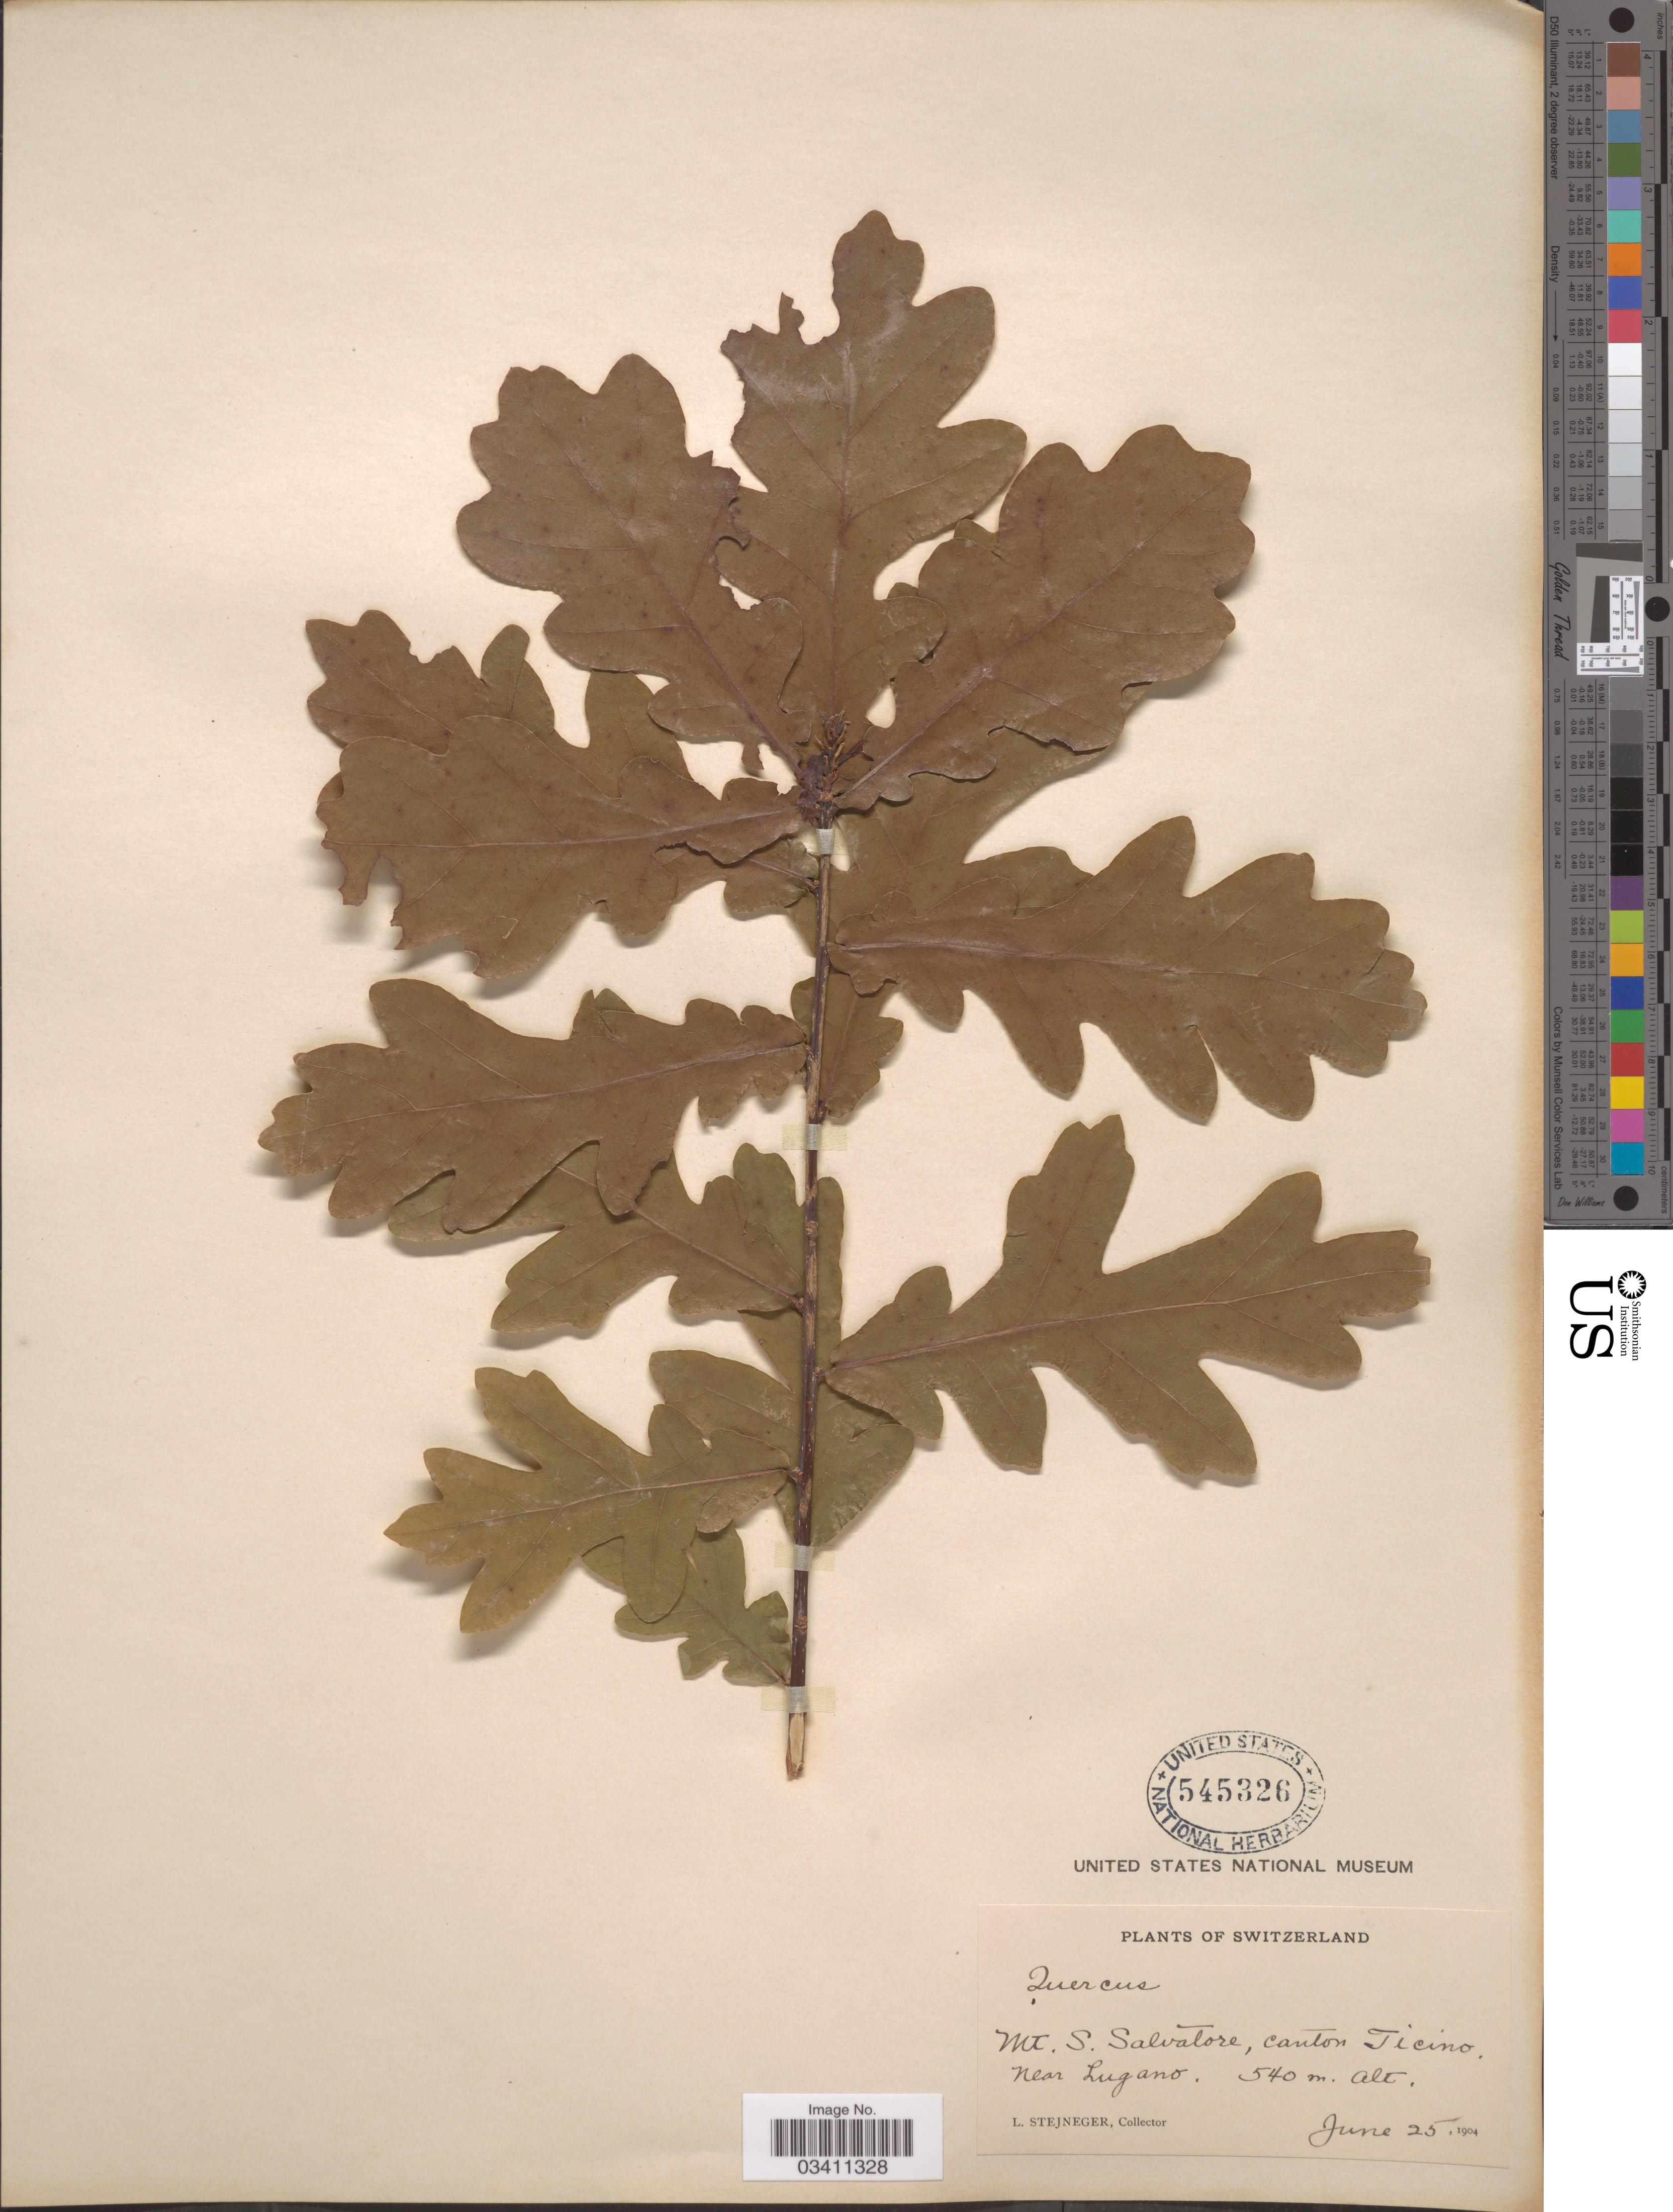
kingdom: Plantae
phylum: Tracheophyta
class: Magnoliopsida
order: Fagales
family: Fagaceae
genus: Quercus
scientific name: Quercus sp.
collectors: L. Stejneger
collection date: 1904-06-25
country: Switzerland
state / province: Ticino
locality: Mt. S. Salvatore, canton Ticino, near Lugano.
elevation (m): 540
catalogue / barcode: US 545326